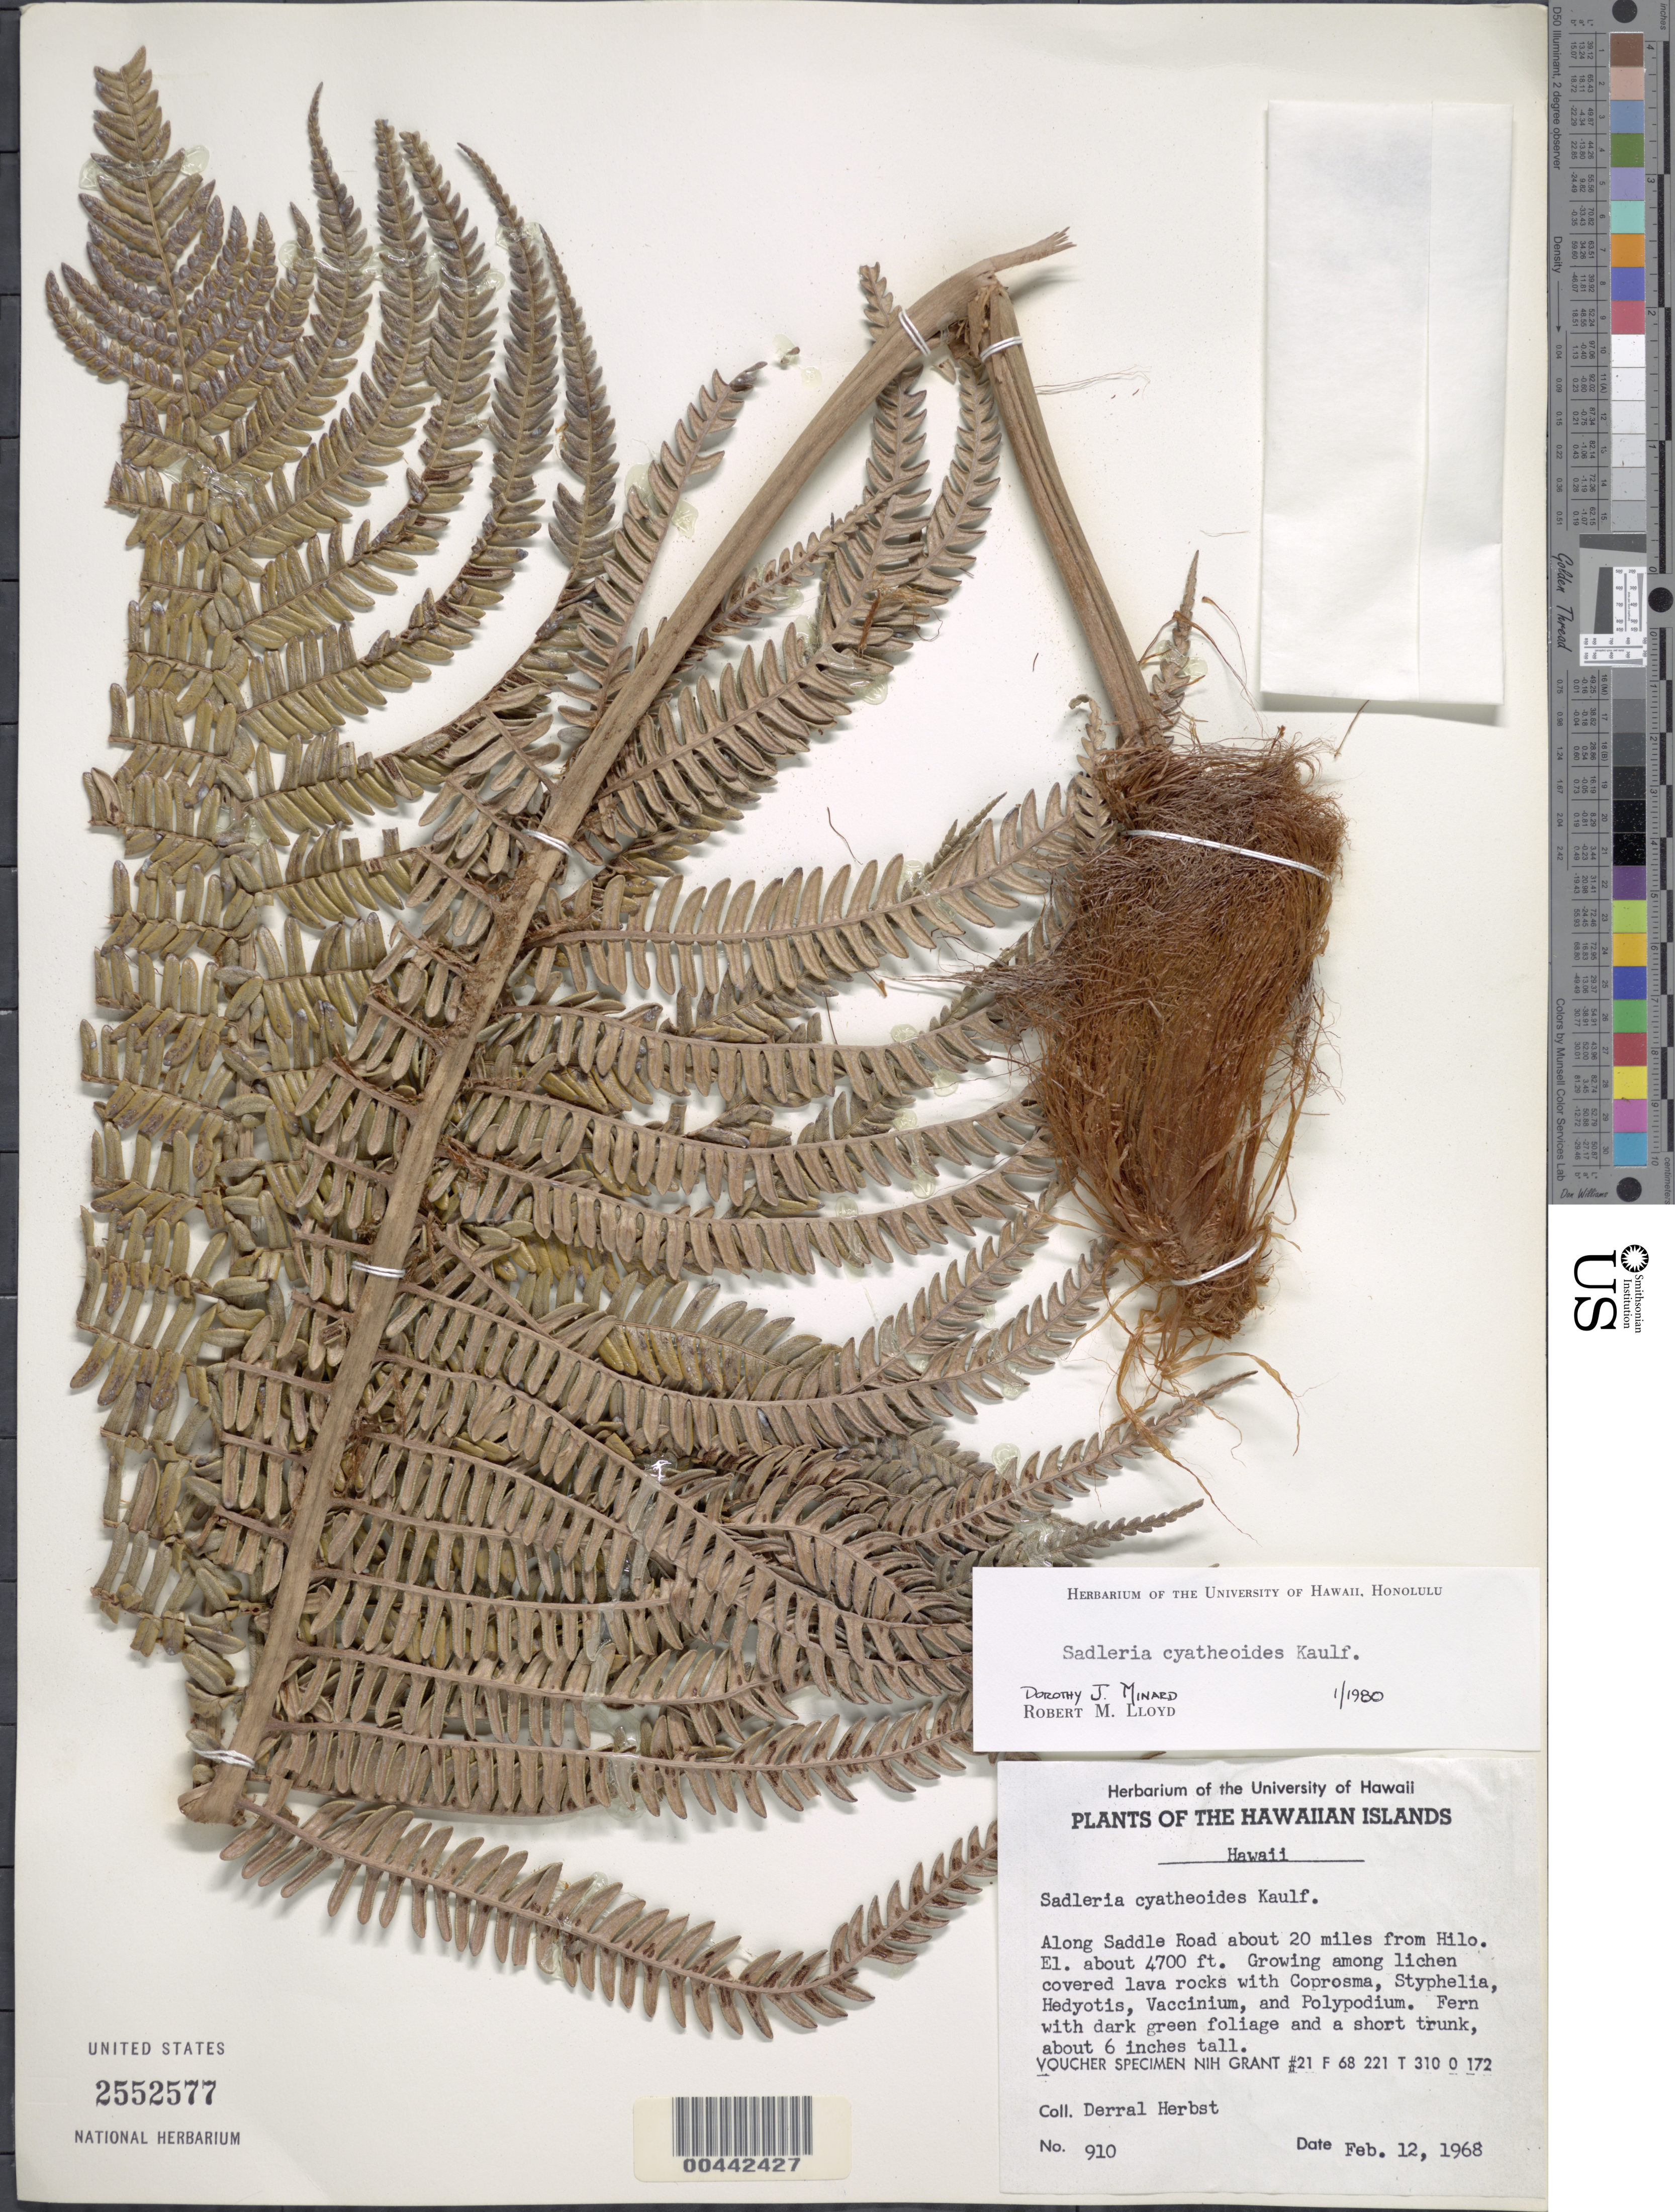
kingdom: Plantae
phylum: Tracheophyta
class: Polypodiopsida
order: Polypodiales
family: Blechnaceae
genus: Sadleria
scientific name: Sadleria cyatheoides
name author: Kaulf.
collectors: D. R. Herbst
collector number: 910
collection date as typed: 12 Feb 1968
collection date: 1968-02-12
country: United States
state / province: Hawaii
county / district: Hawaii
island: Hawaii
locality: Along Saddle Rd. about 20 mi from Hilo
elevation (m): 1433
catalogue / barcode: US 2552577